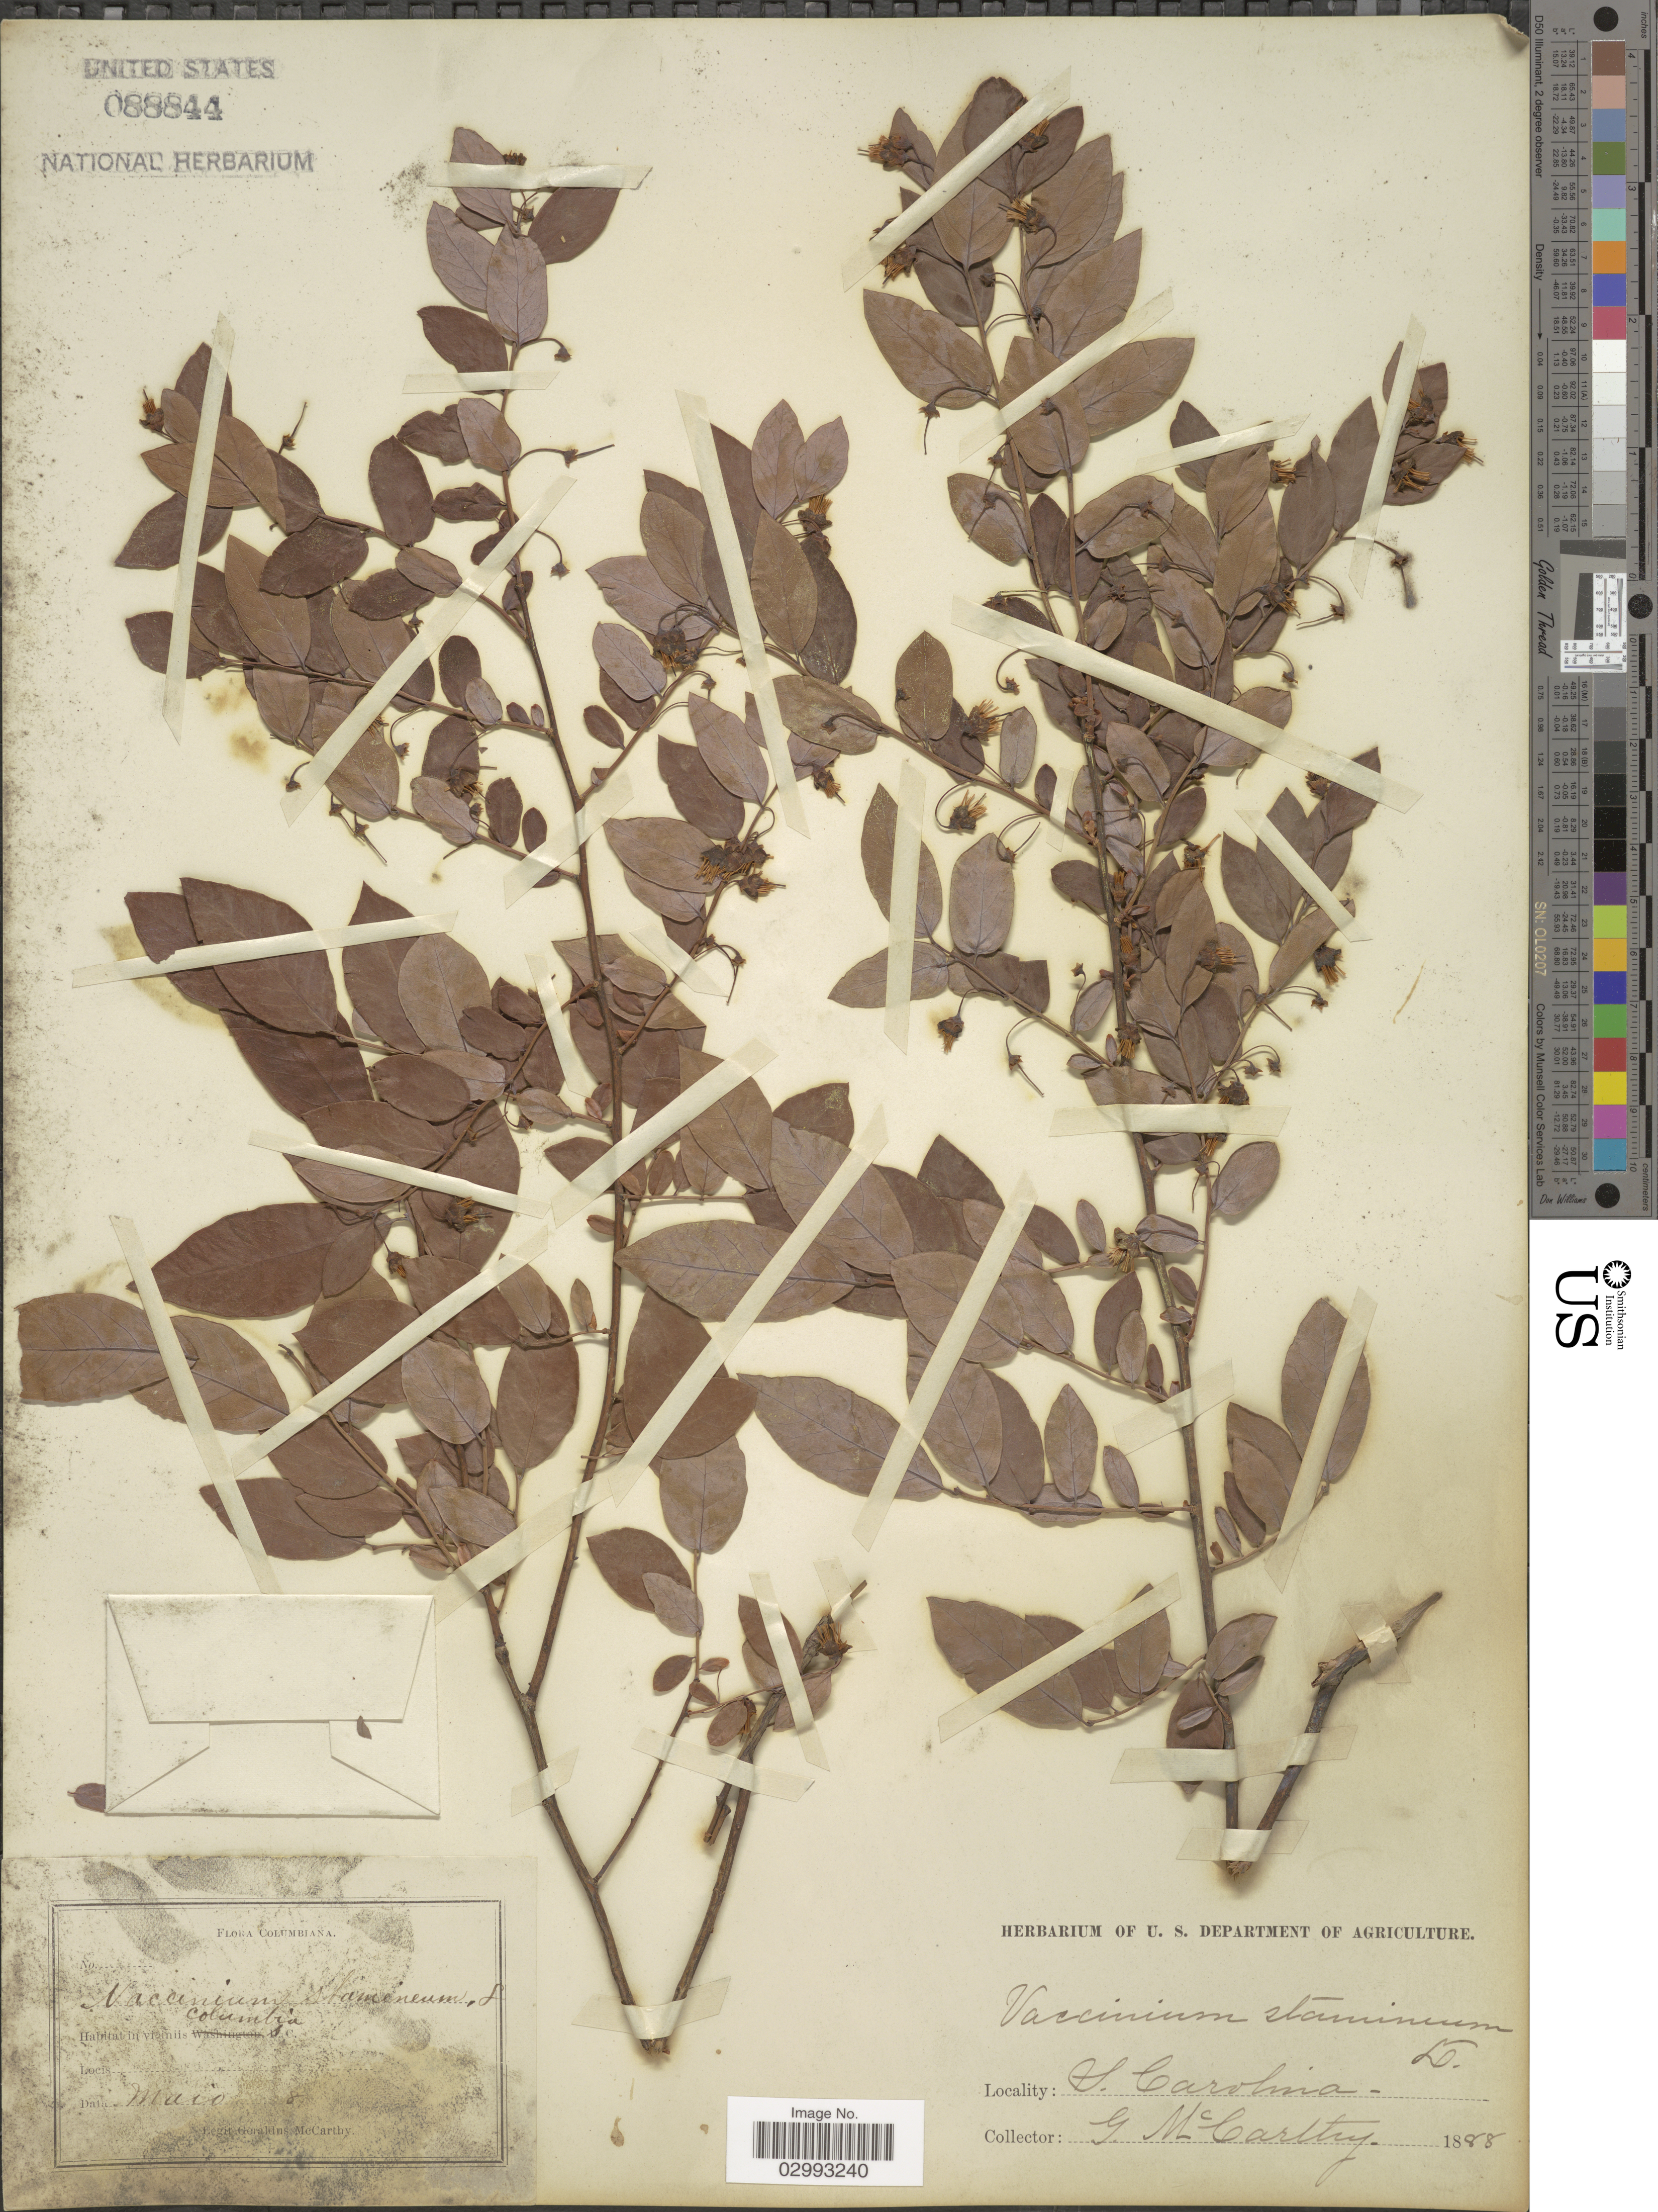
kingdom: Plantae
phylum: Tracheophyta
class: Magnoliopsida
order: Ericales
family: Ericaceae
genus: Polycodium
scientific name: Polycodium revolutum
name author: (Greene) Greene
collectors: M. McCarthy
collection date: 1888-05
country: United States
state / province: South Carolina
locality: In viciniis Columbia, S.C.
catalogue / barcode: US 88844